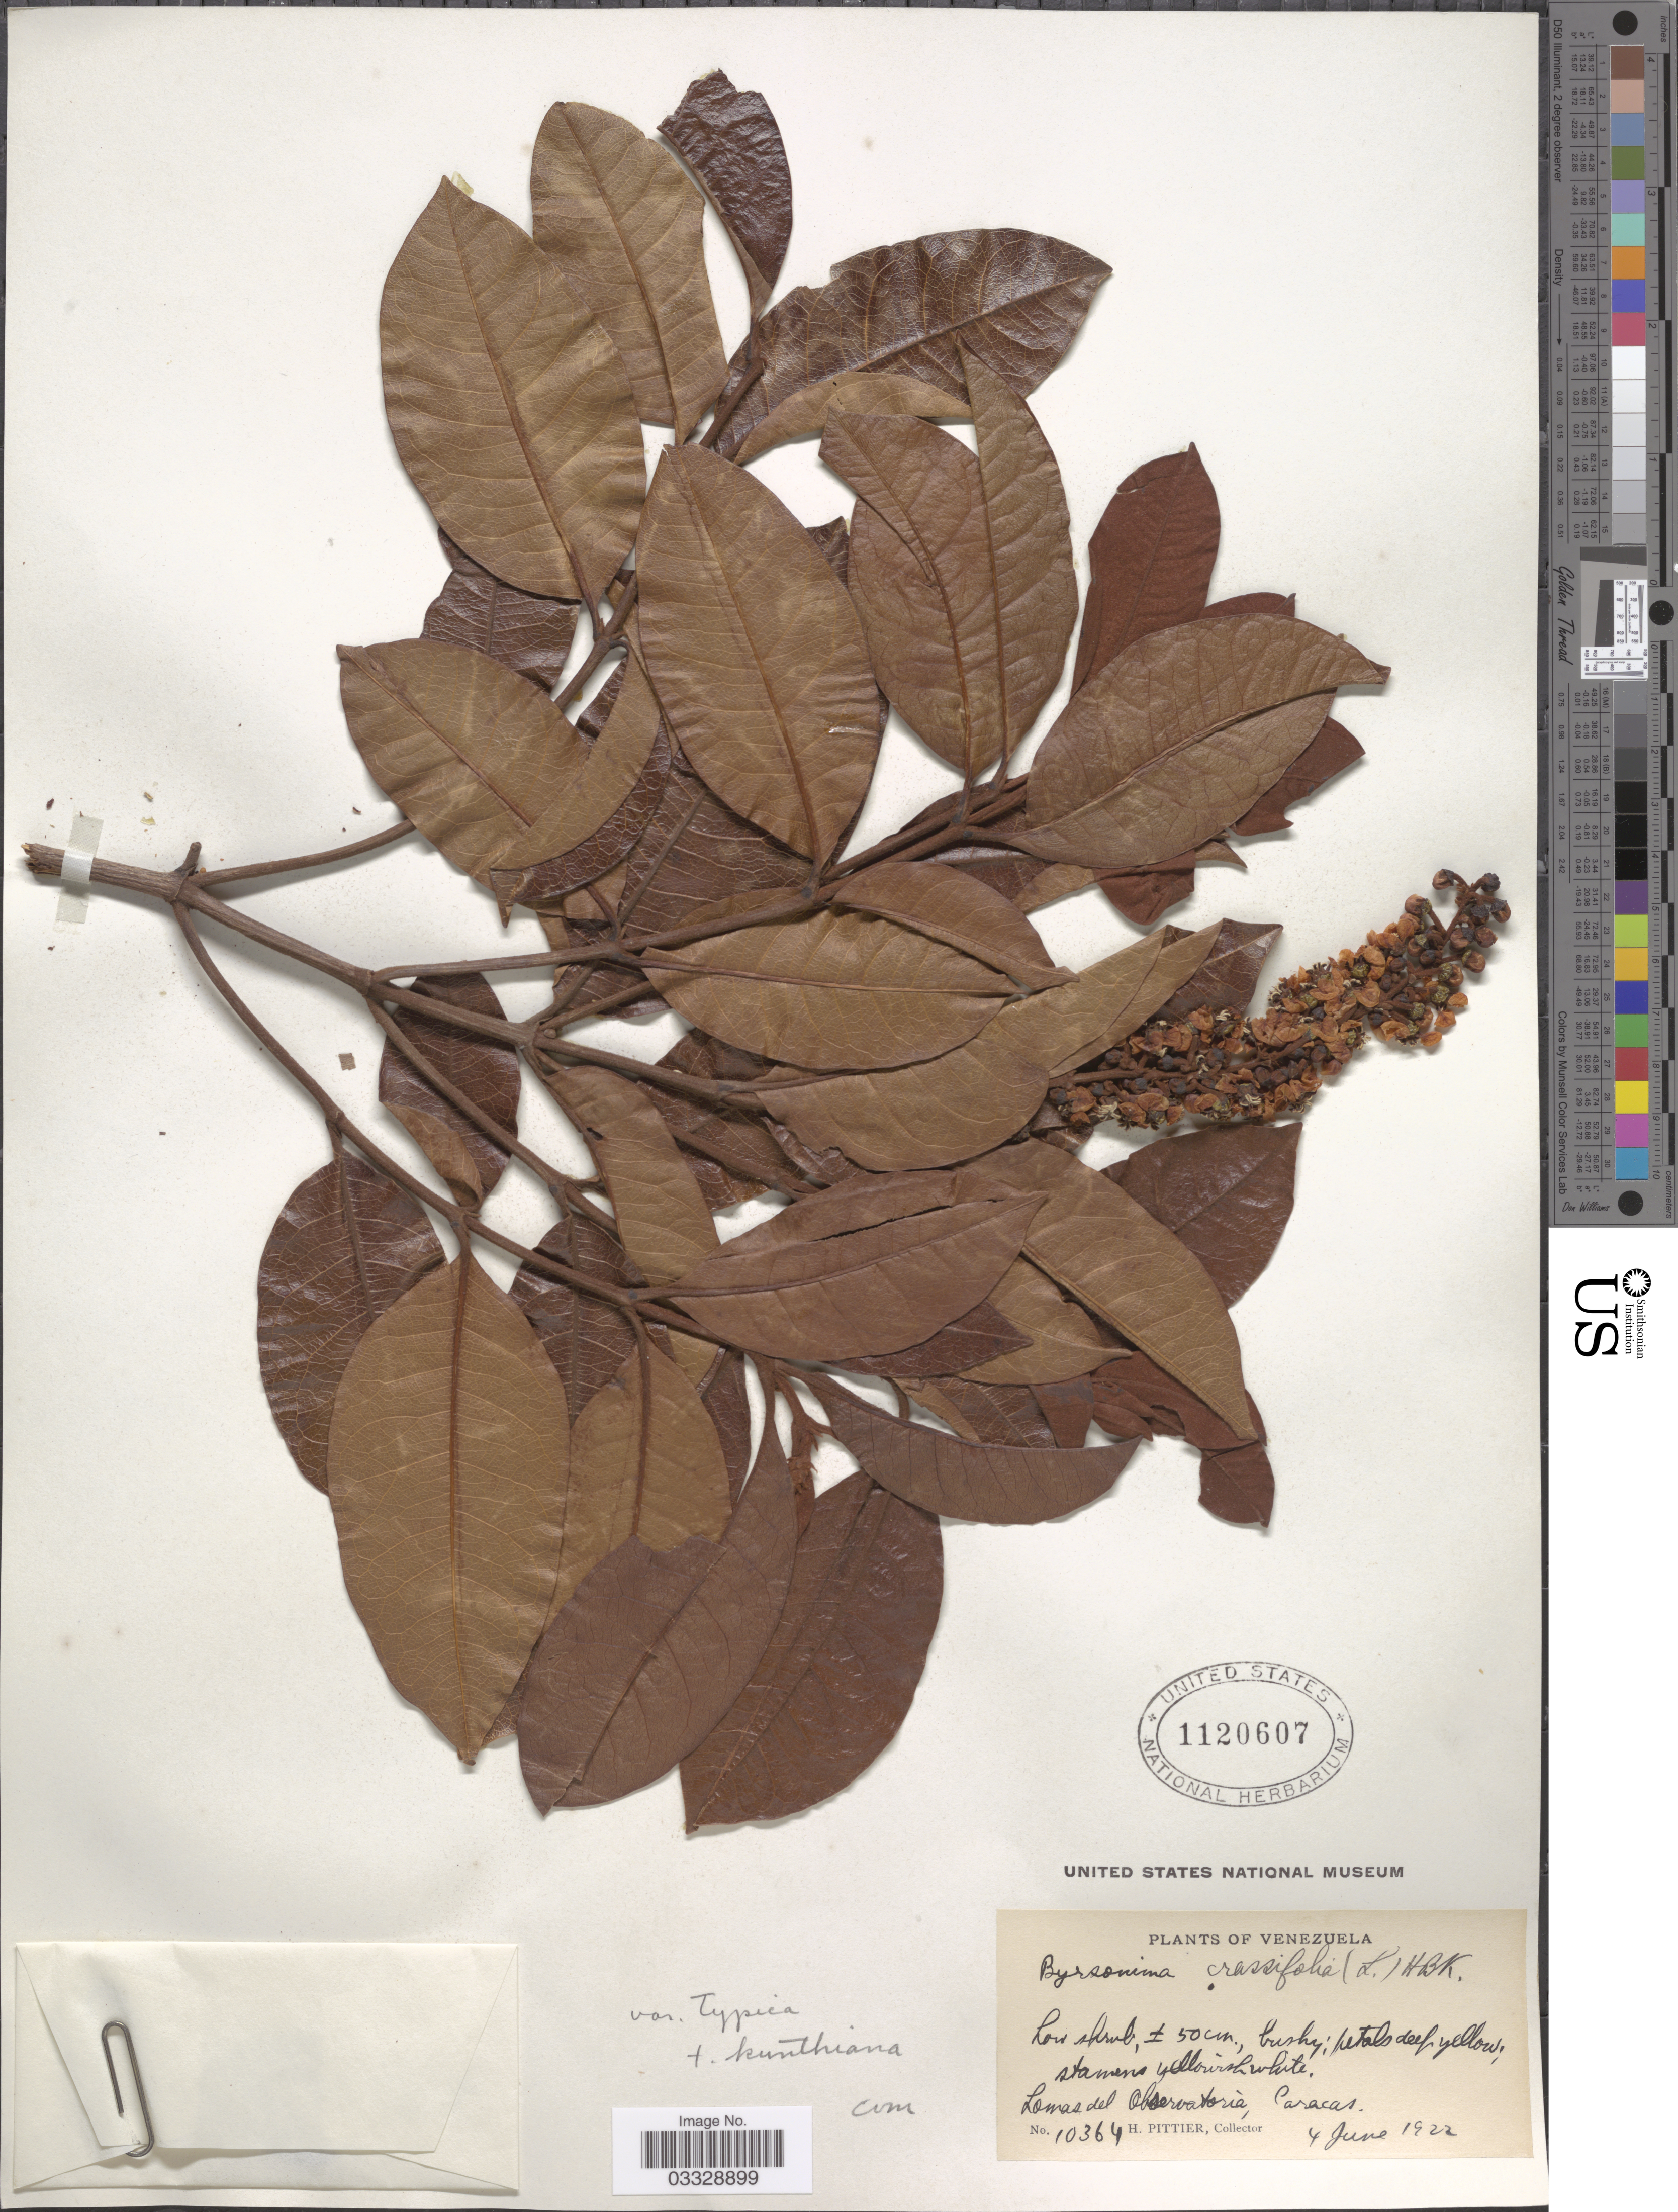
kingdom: Plantae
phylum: Tracheophyta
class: Magnoliopsida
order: Malpighiales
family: Malpighiaceae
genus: Byrsonima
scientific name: Byrsonima crassifolia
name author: (L.) Kunth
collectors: H. F. Pittier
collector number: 10364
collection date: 1922-06-04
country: Venezuela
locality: Lomas del Observatoria, Caracas.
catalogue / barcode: US 1120607